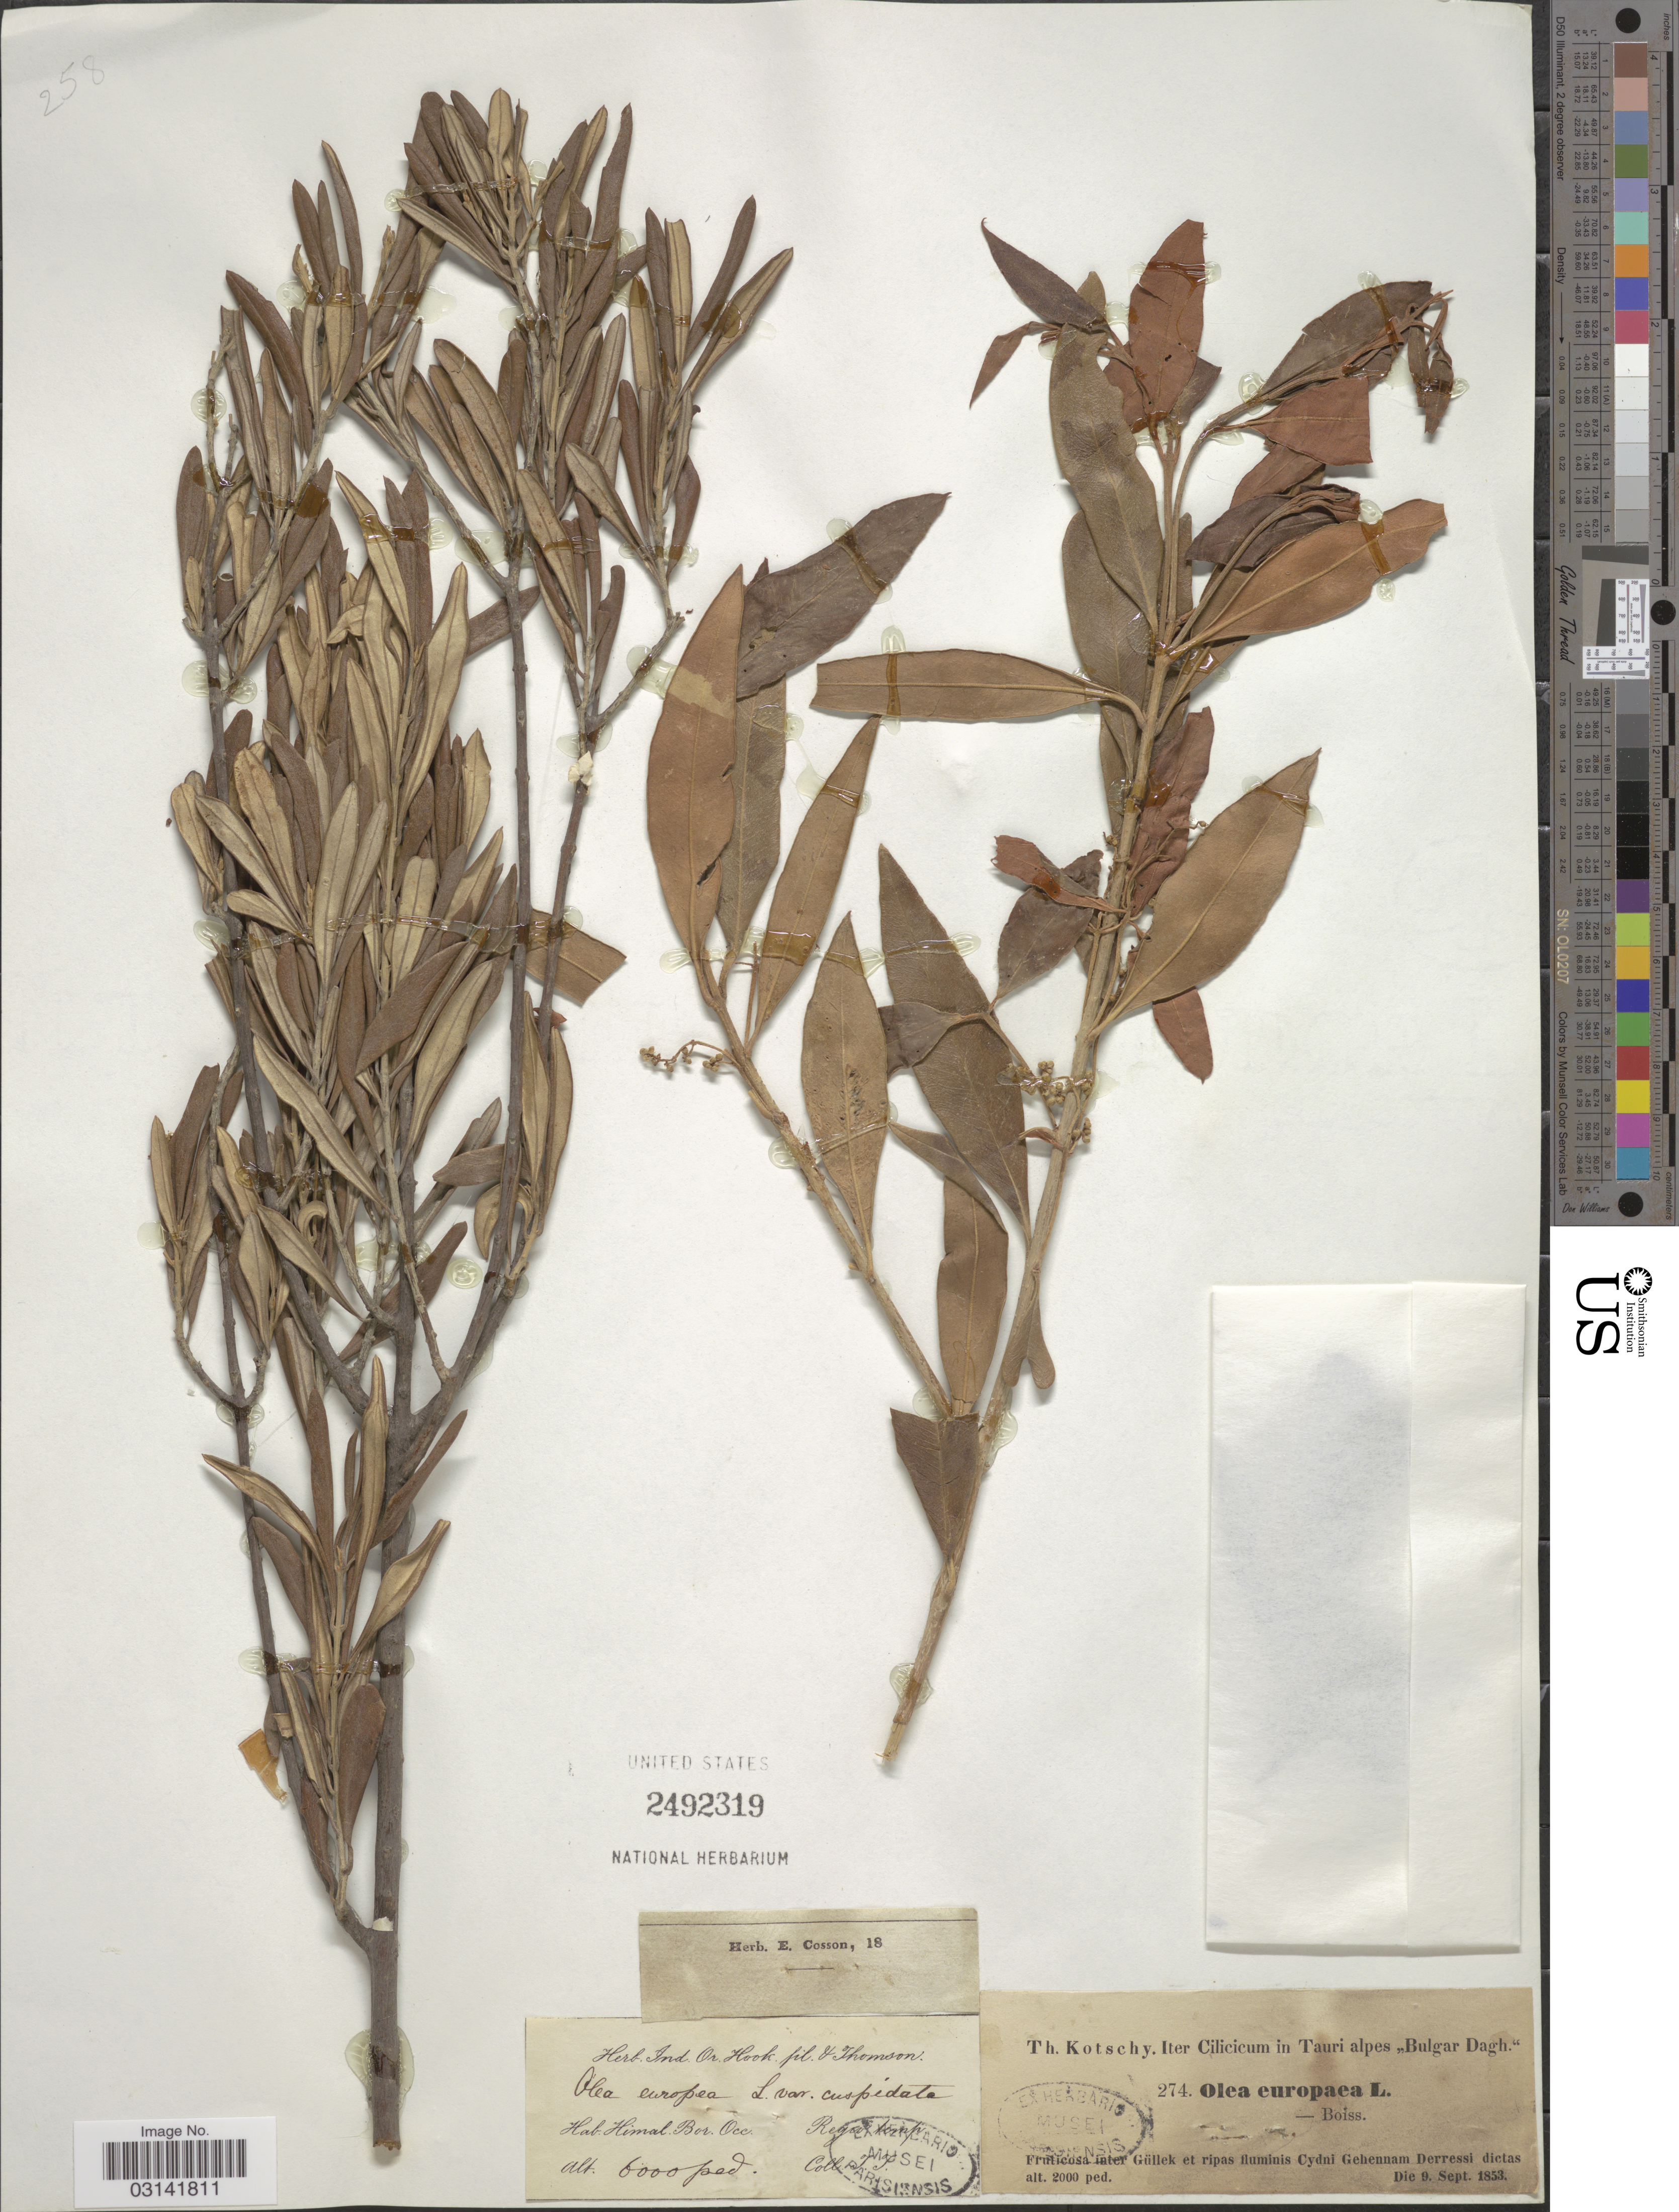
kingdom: Plantae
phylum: Tracheophyta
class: Magnoliopsida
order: Lamiales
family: Oleaceae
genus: Olea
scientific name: Olea europaea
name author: L.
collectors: K. G. Kotschy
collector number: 274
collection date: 1853-09-09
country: Turkey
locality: Iter Cilicicum in Tauri alpes "Bulgar Dagh.", Fruticosa inter Güllek et ripas fluminis Cydni Gehennam Derressi dictas, Hima. Bor. Occ., Regio trop.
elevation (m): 610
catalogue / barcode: US 2492319